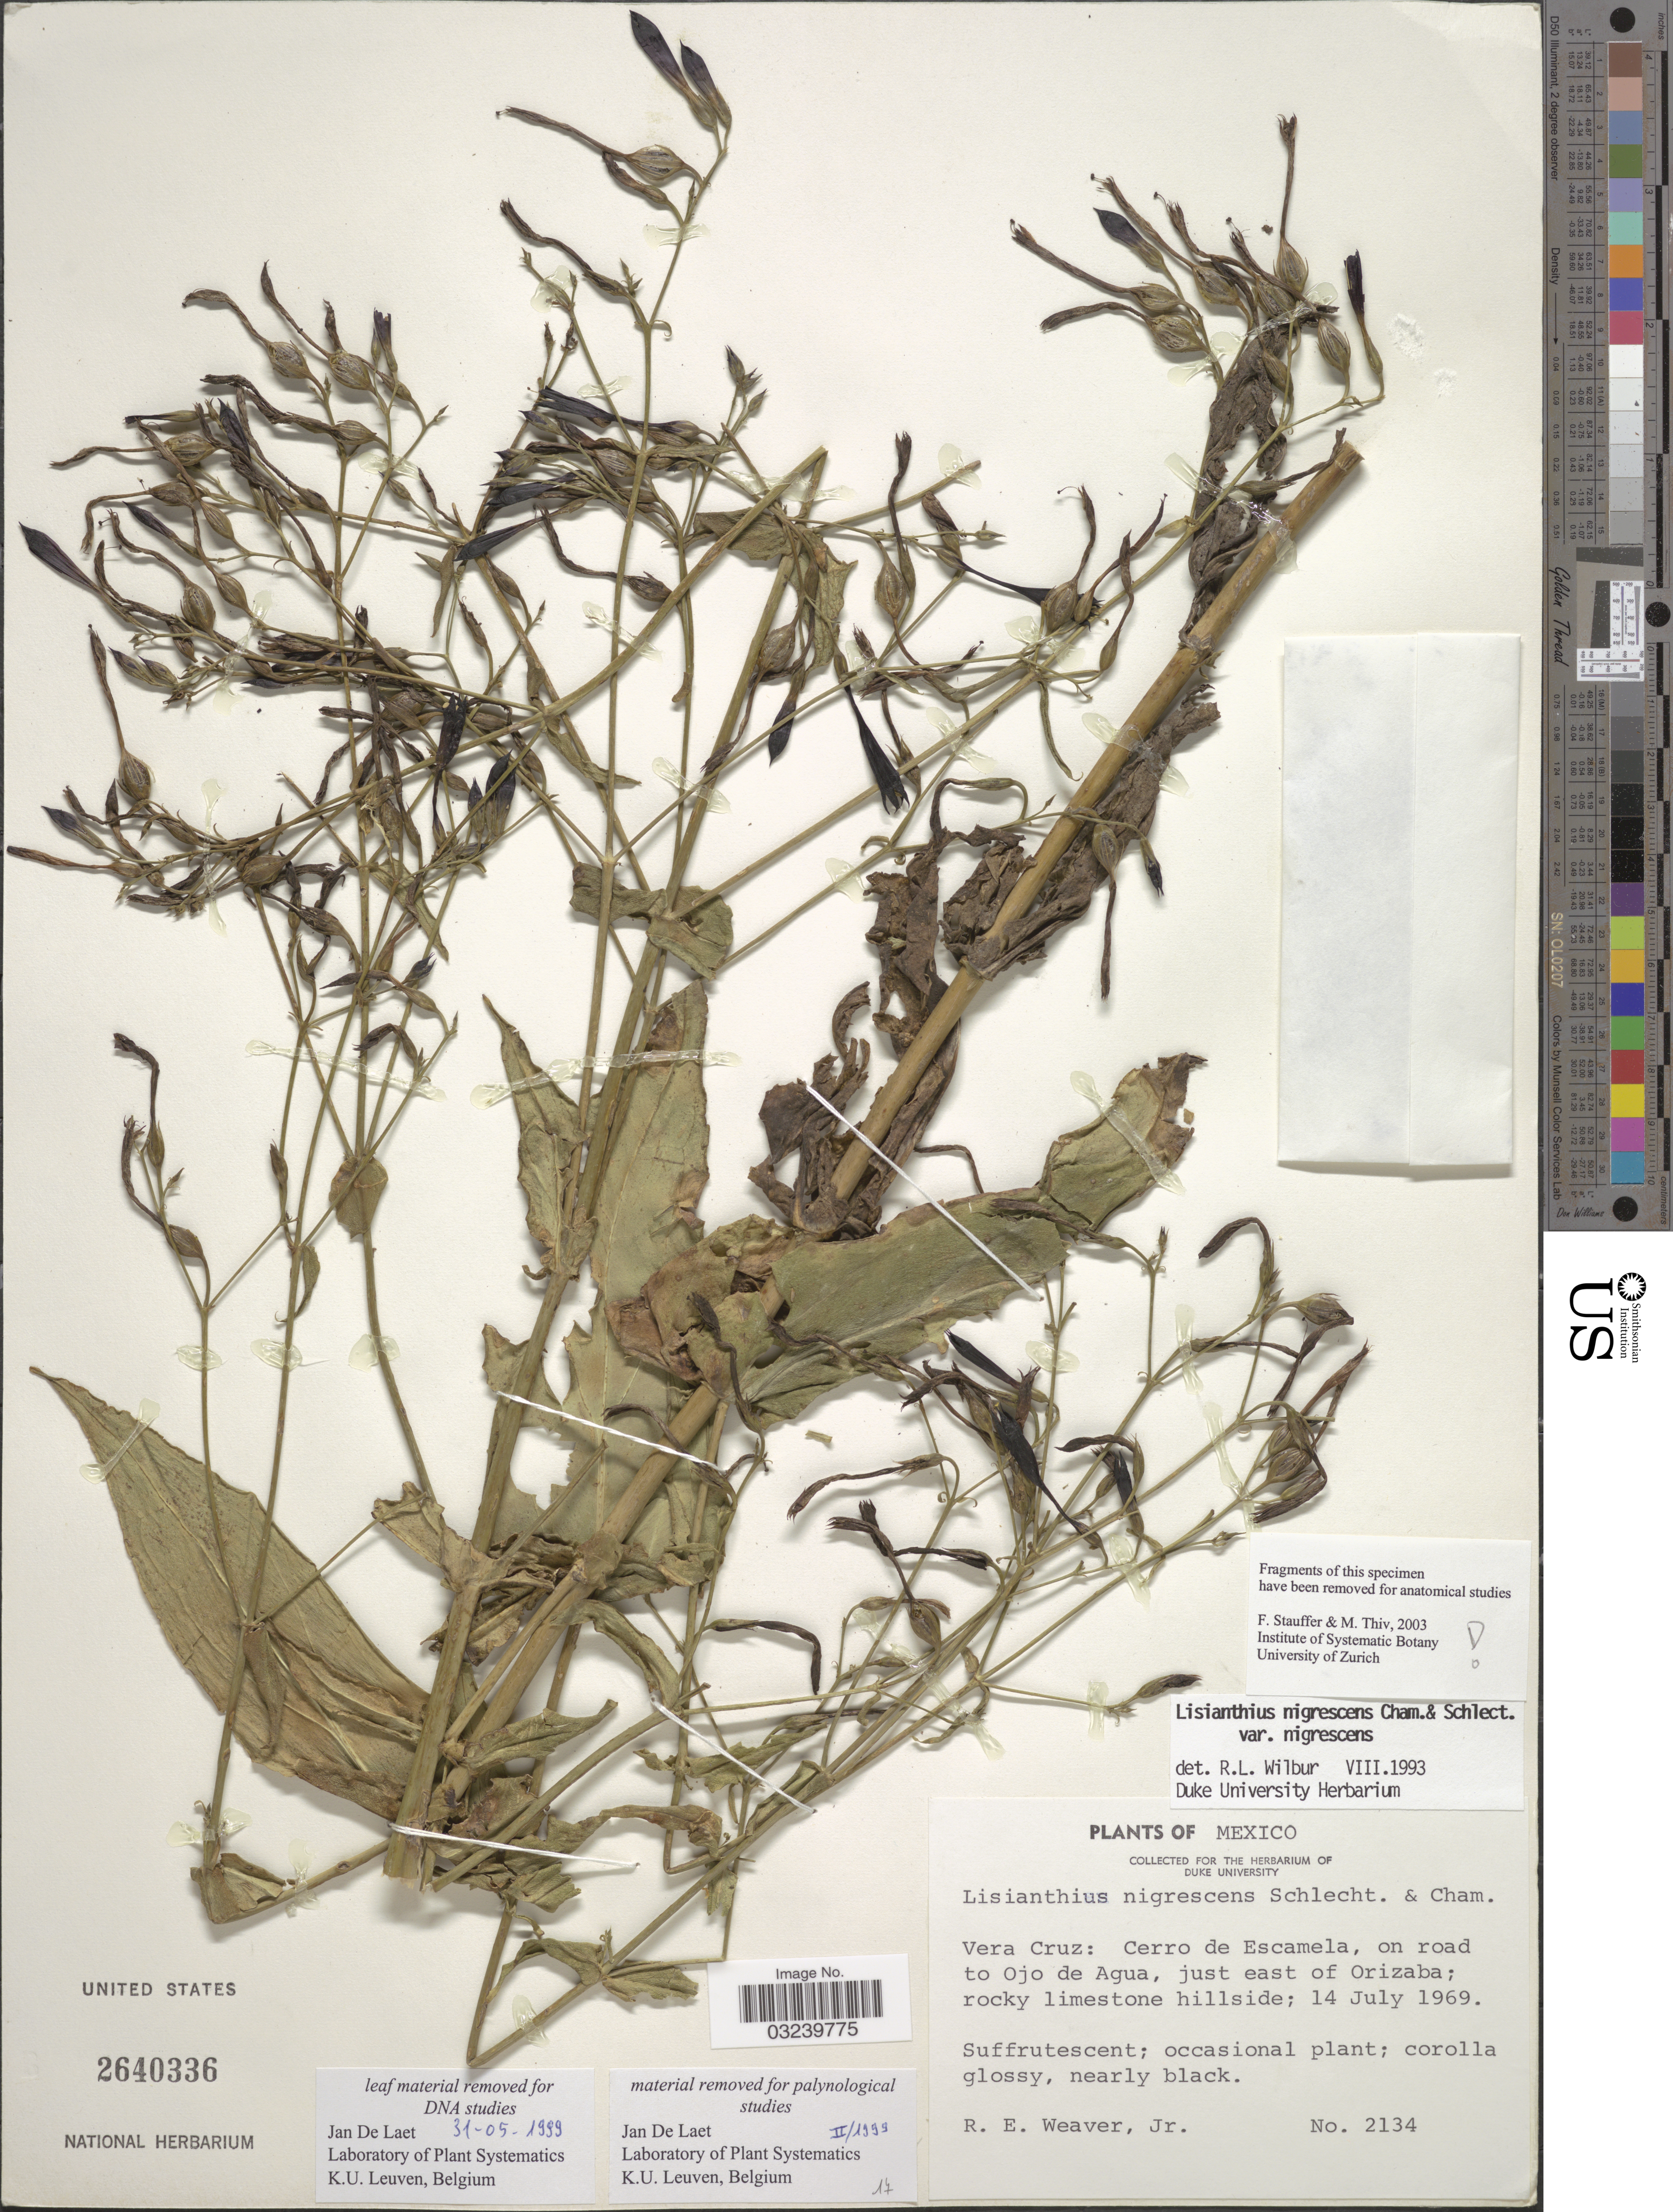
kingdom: Plantae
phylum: Tracheophyta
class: Magnoliopsida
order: Gentianales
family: Gentianaceae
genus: Lisianthius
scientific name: Lisianthius nigrescens var. nigrescens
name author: Schltdl. & Cham.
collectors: R. Weaver Jr.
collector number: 2134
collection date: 1969-07-14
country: Mexico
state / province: Veracruz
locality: Vera Cruz: Cerro de Escamela, on road to Ojo de Agua, just east of Orizaba.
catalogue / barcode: US 2640336